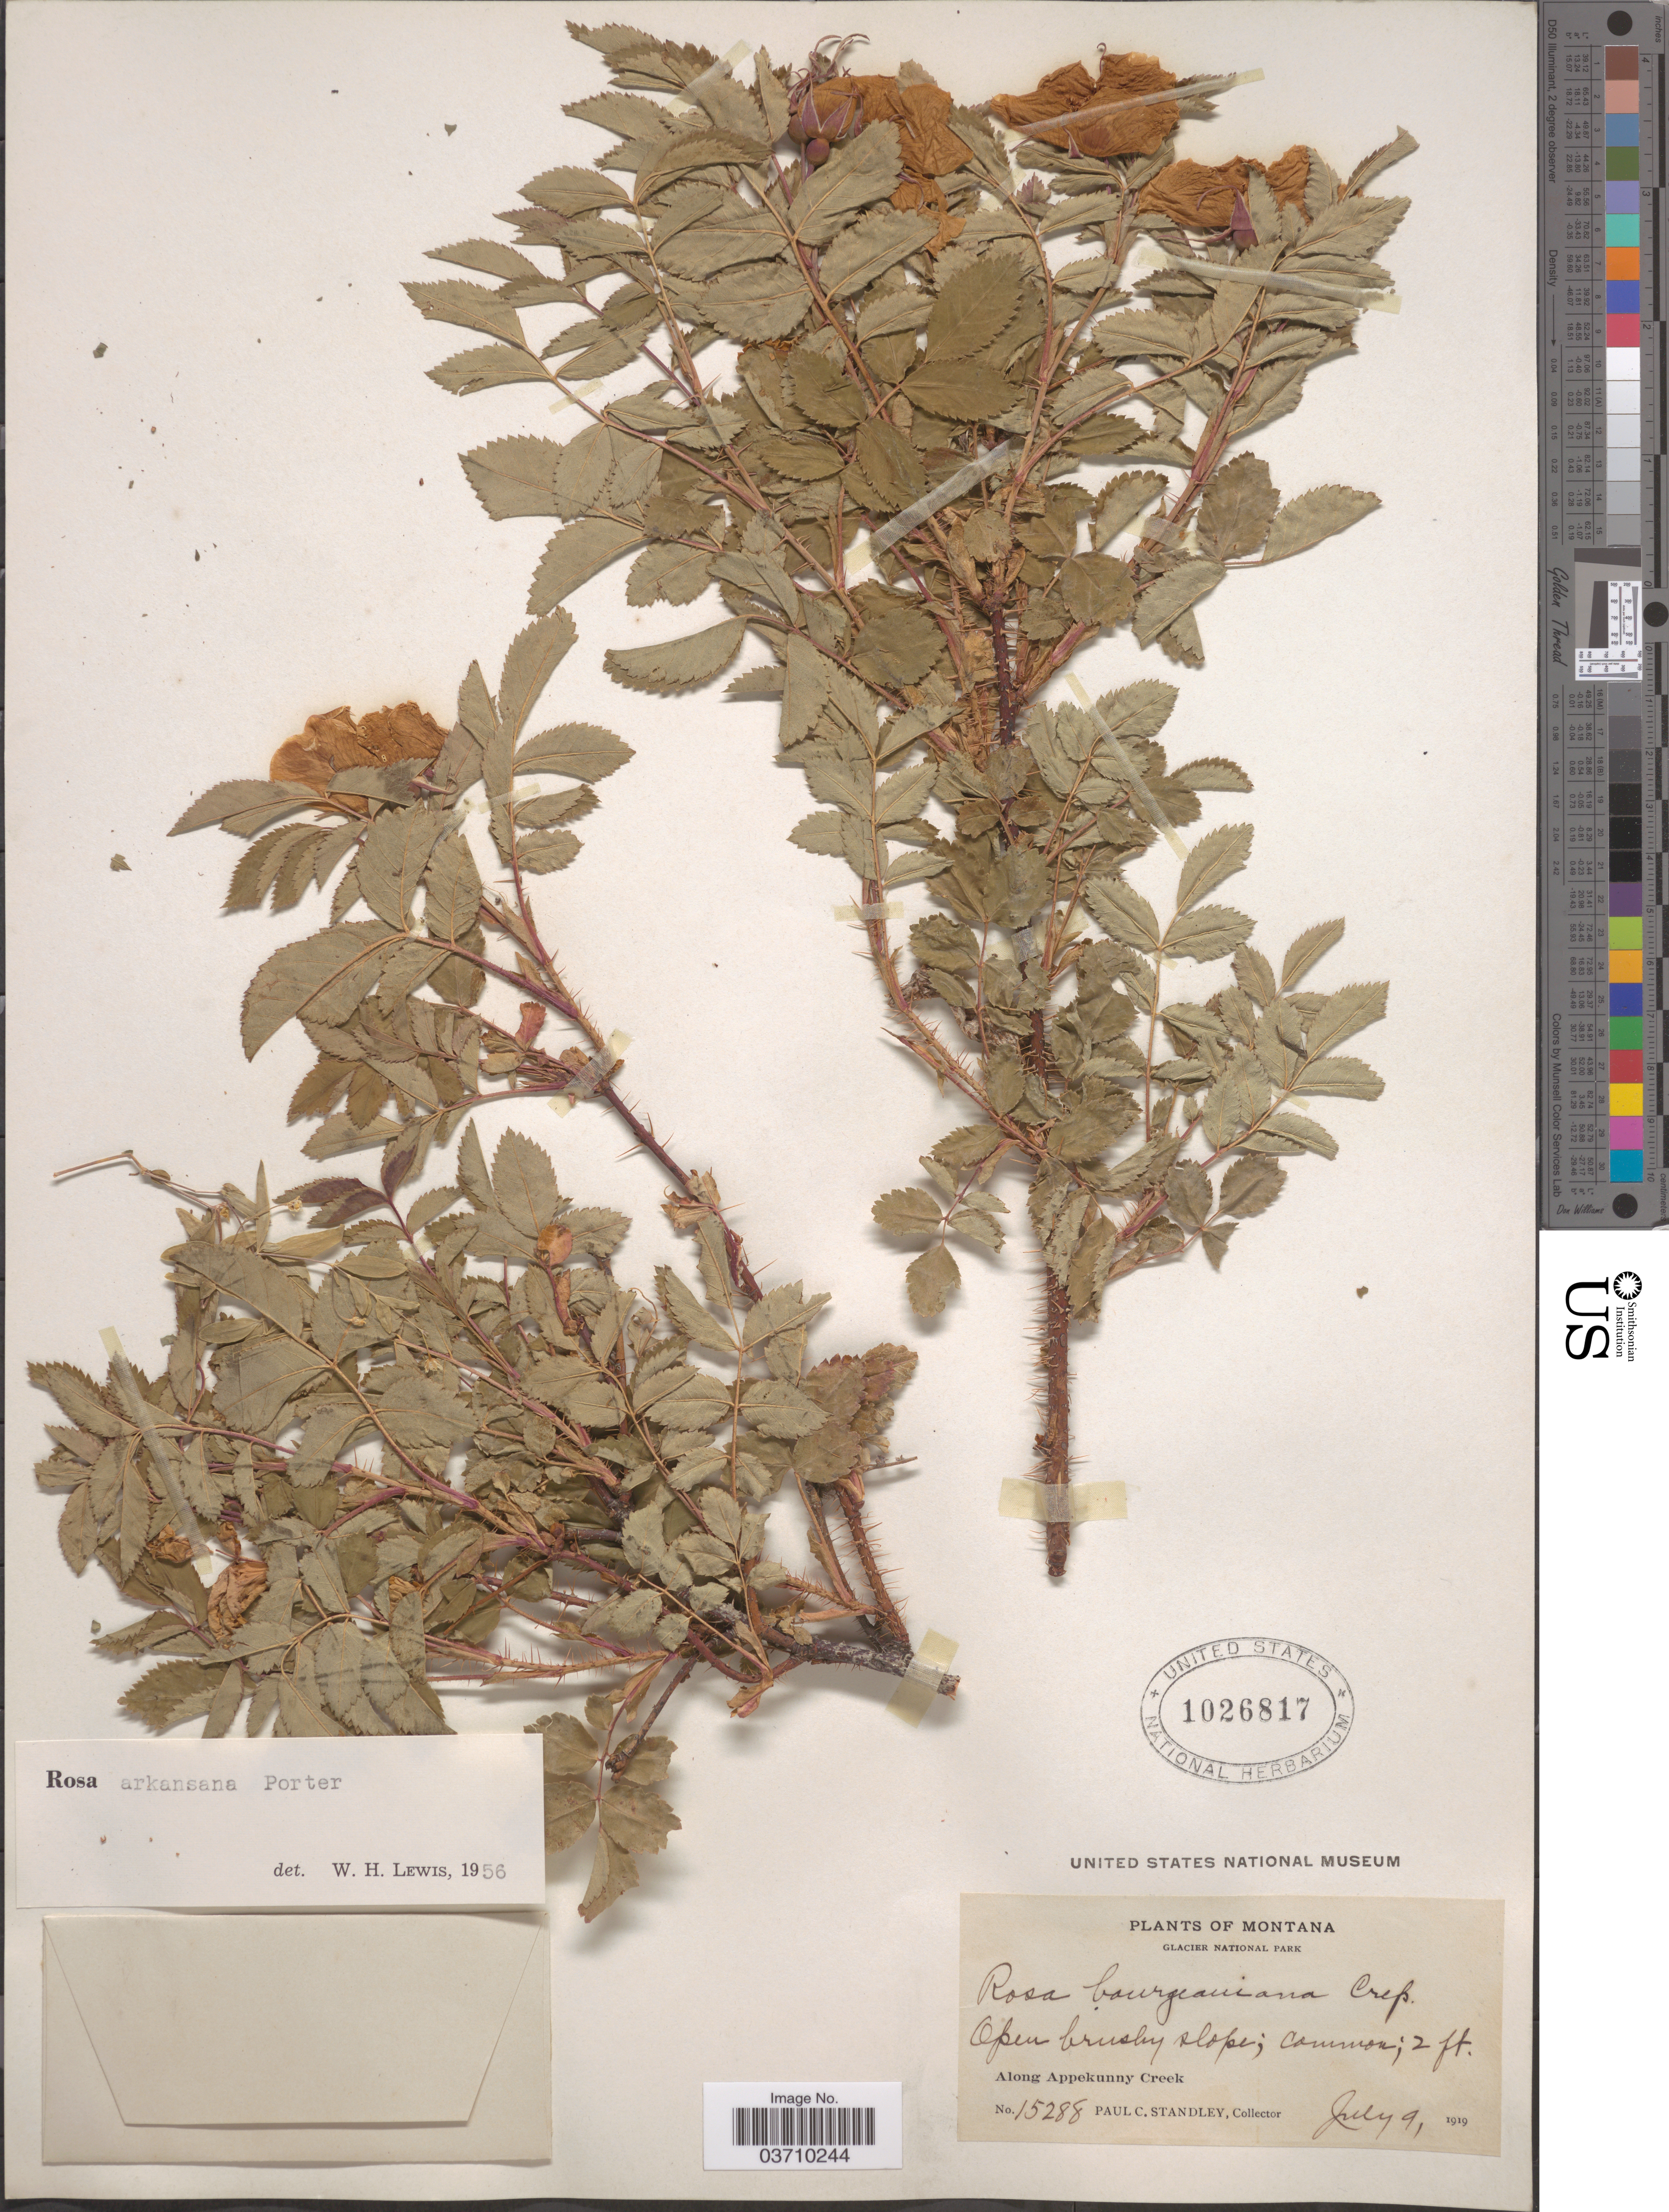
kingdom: Plantae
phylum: Tracheophyta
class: Magnoliopsida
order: Rosales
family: Rosaceae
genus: Rosa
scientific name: Rosa arkansana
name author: Porter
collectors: P. C. Standley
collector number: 15288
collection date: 1919-07-09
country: United States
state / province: Montana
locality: Glacier National Park. Along Appekunny Creek.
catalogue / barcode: US 1026817